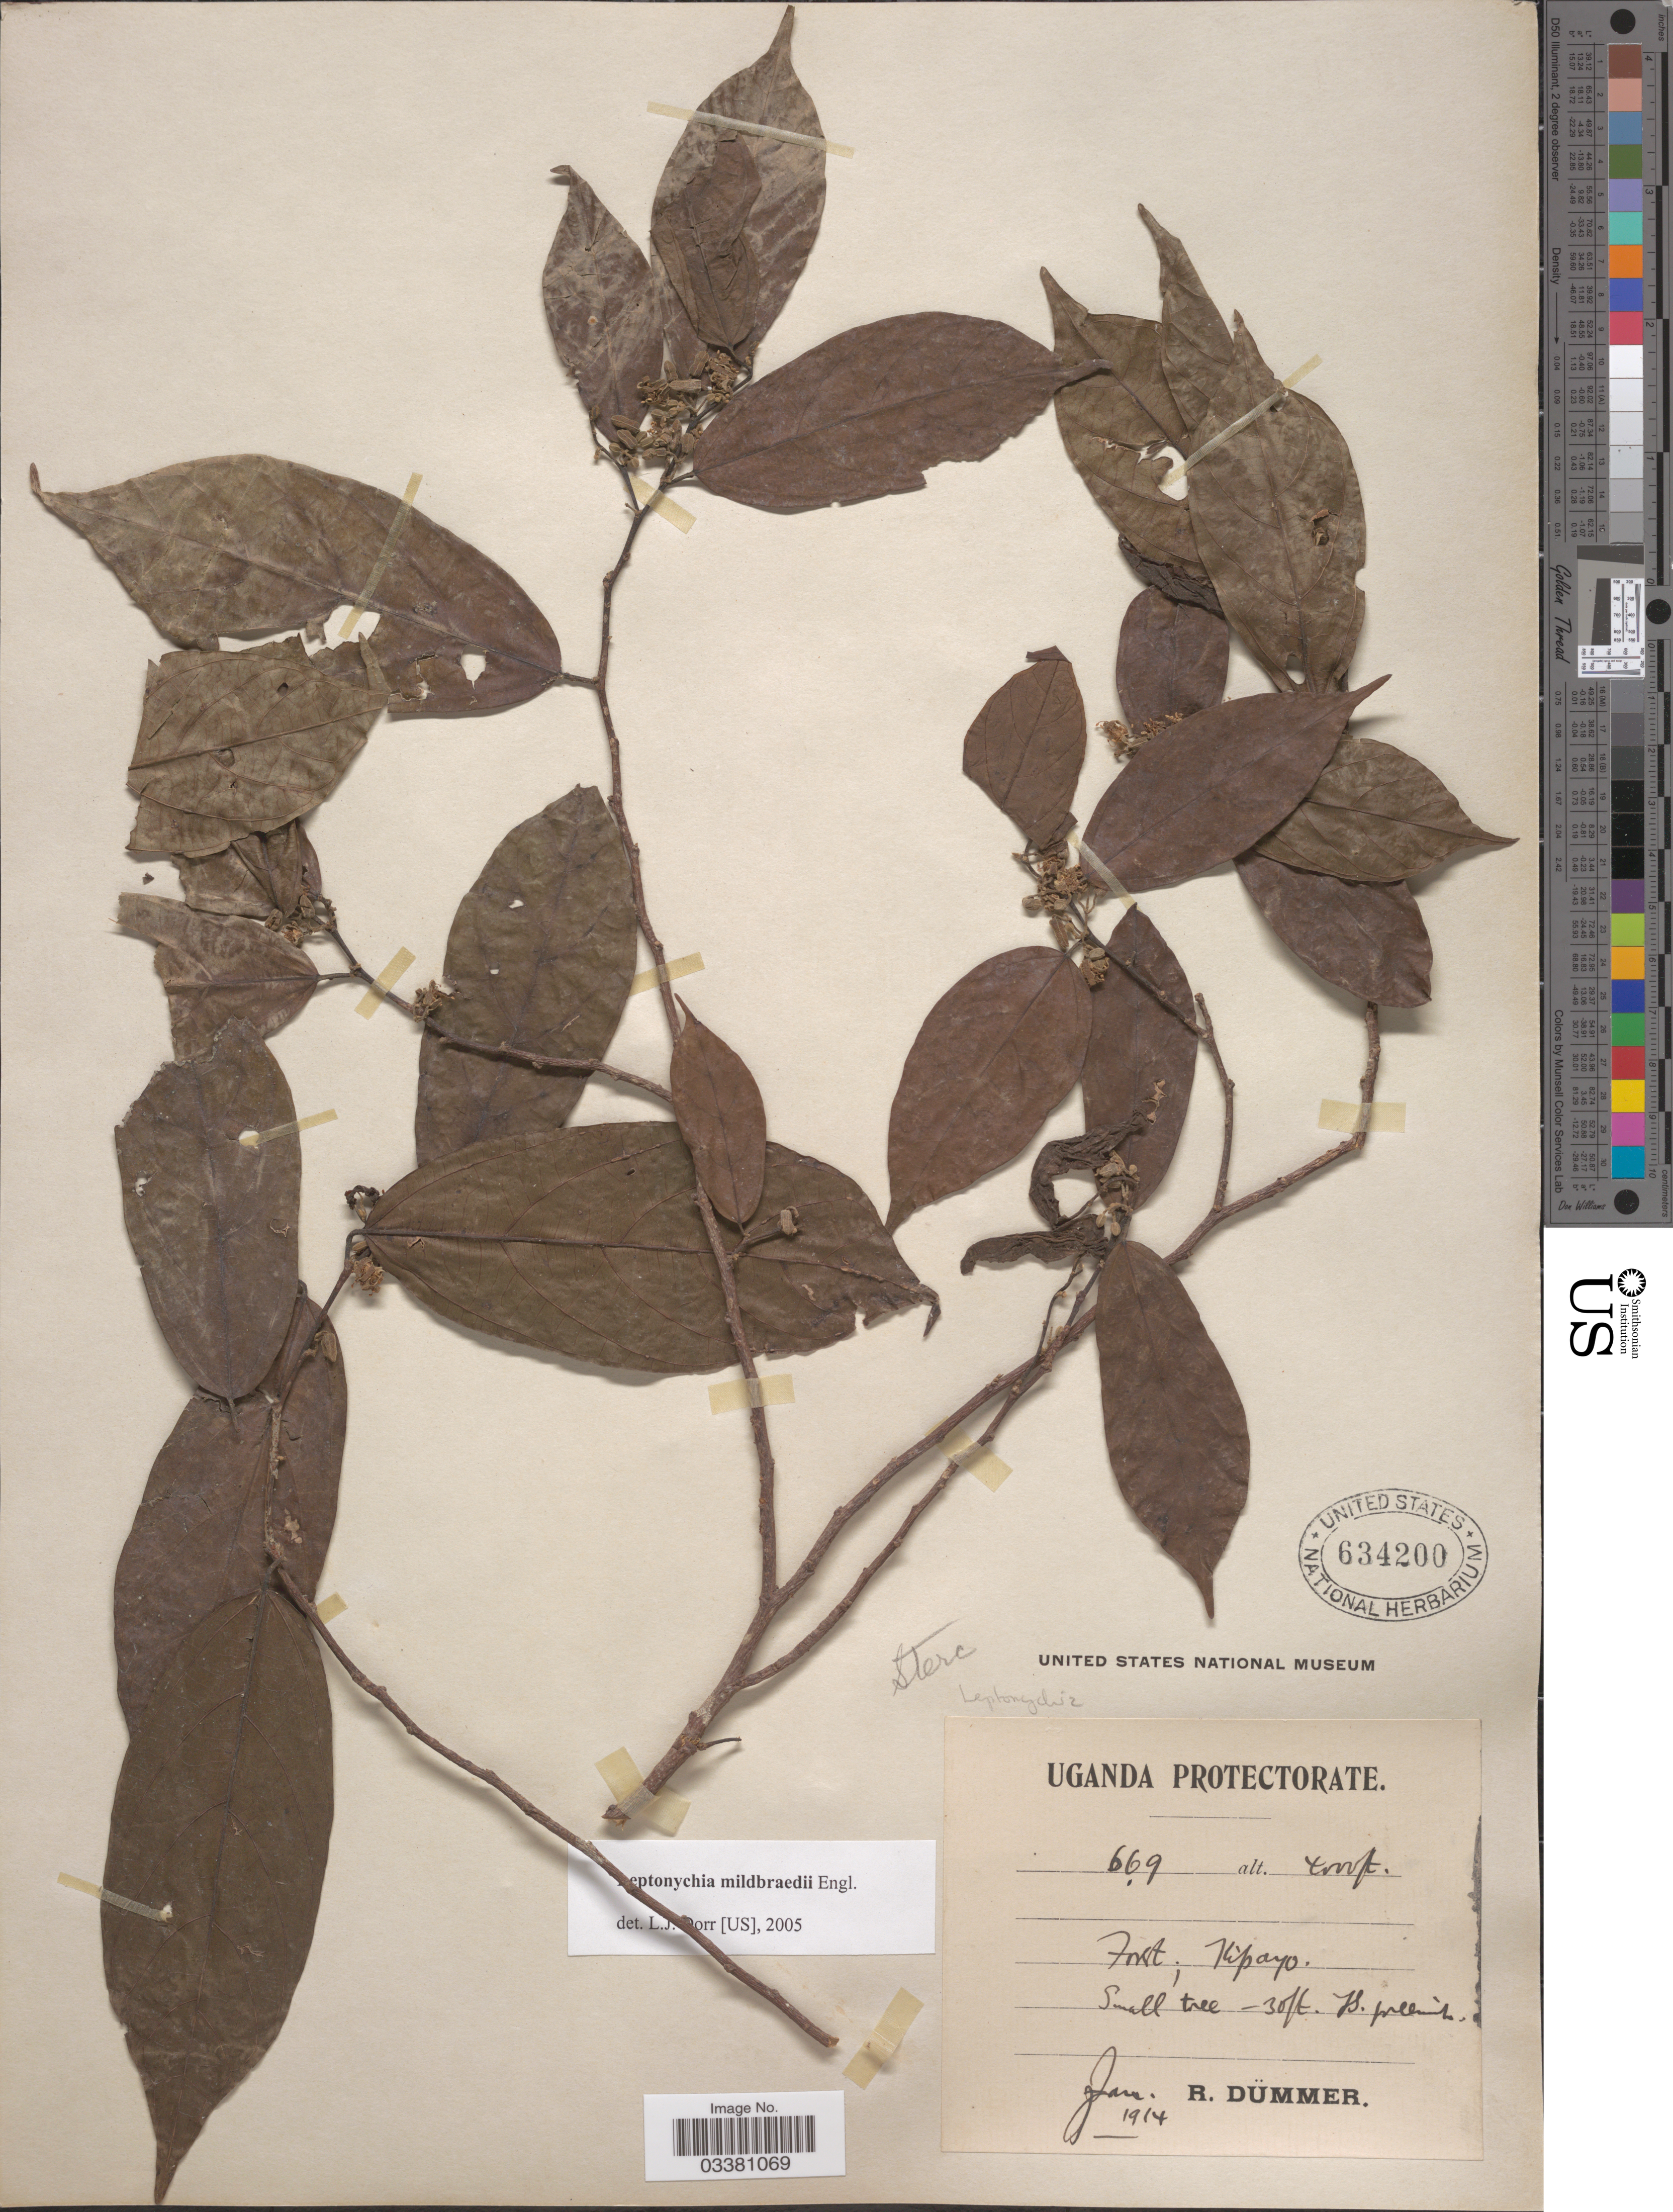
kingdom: Plantae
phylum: Tracheophyta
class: Magnoliopsida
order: Malvales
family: Malvaceae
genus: Leptonychia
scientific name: Leptonychia mildbraedii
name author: Engl.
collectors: R. A. Dümmer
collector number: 669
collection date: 1914-01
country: Uganda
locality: Uganda Protectorate. Kipayo.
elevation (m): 1219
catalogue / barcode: US 634200